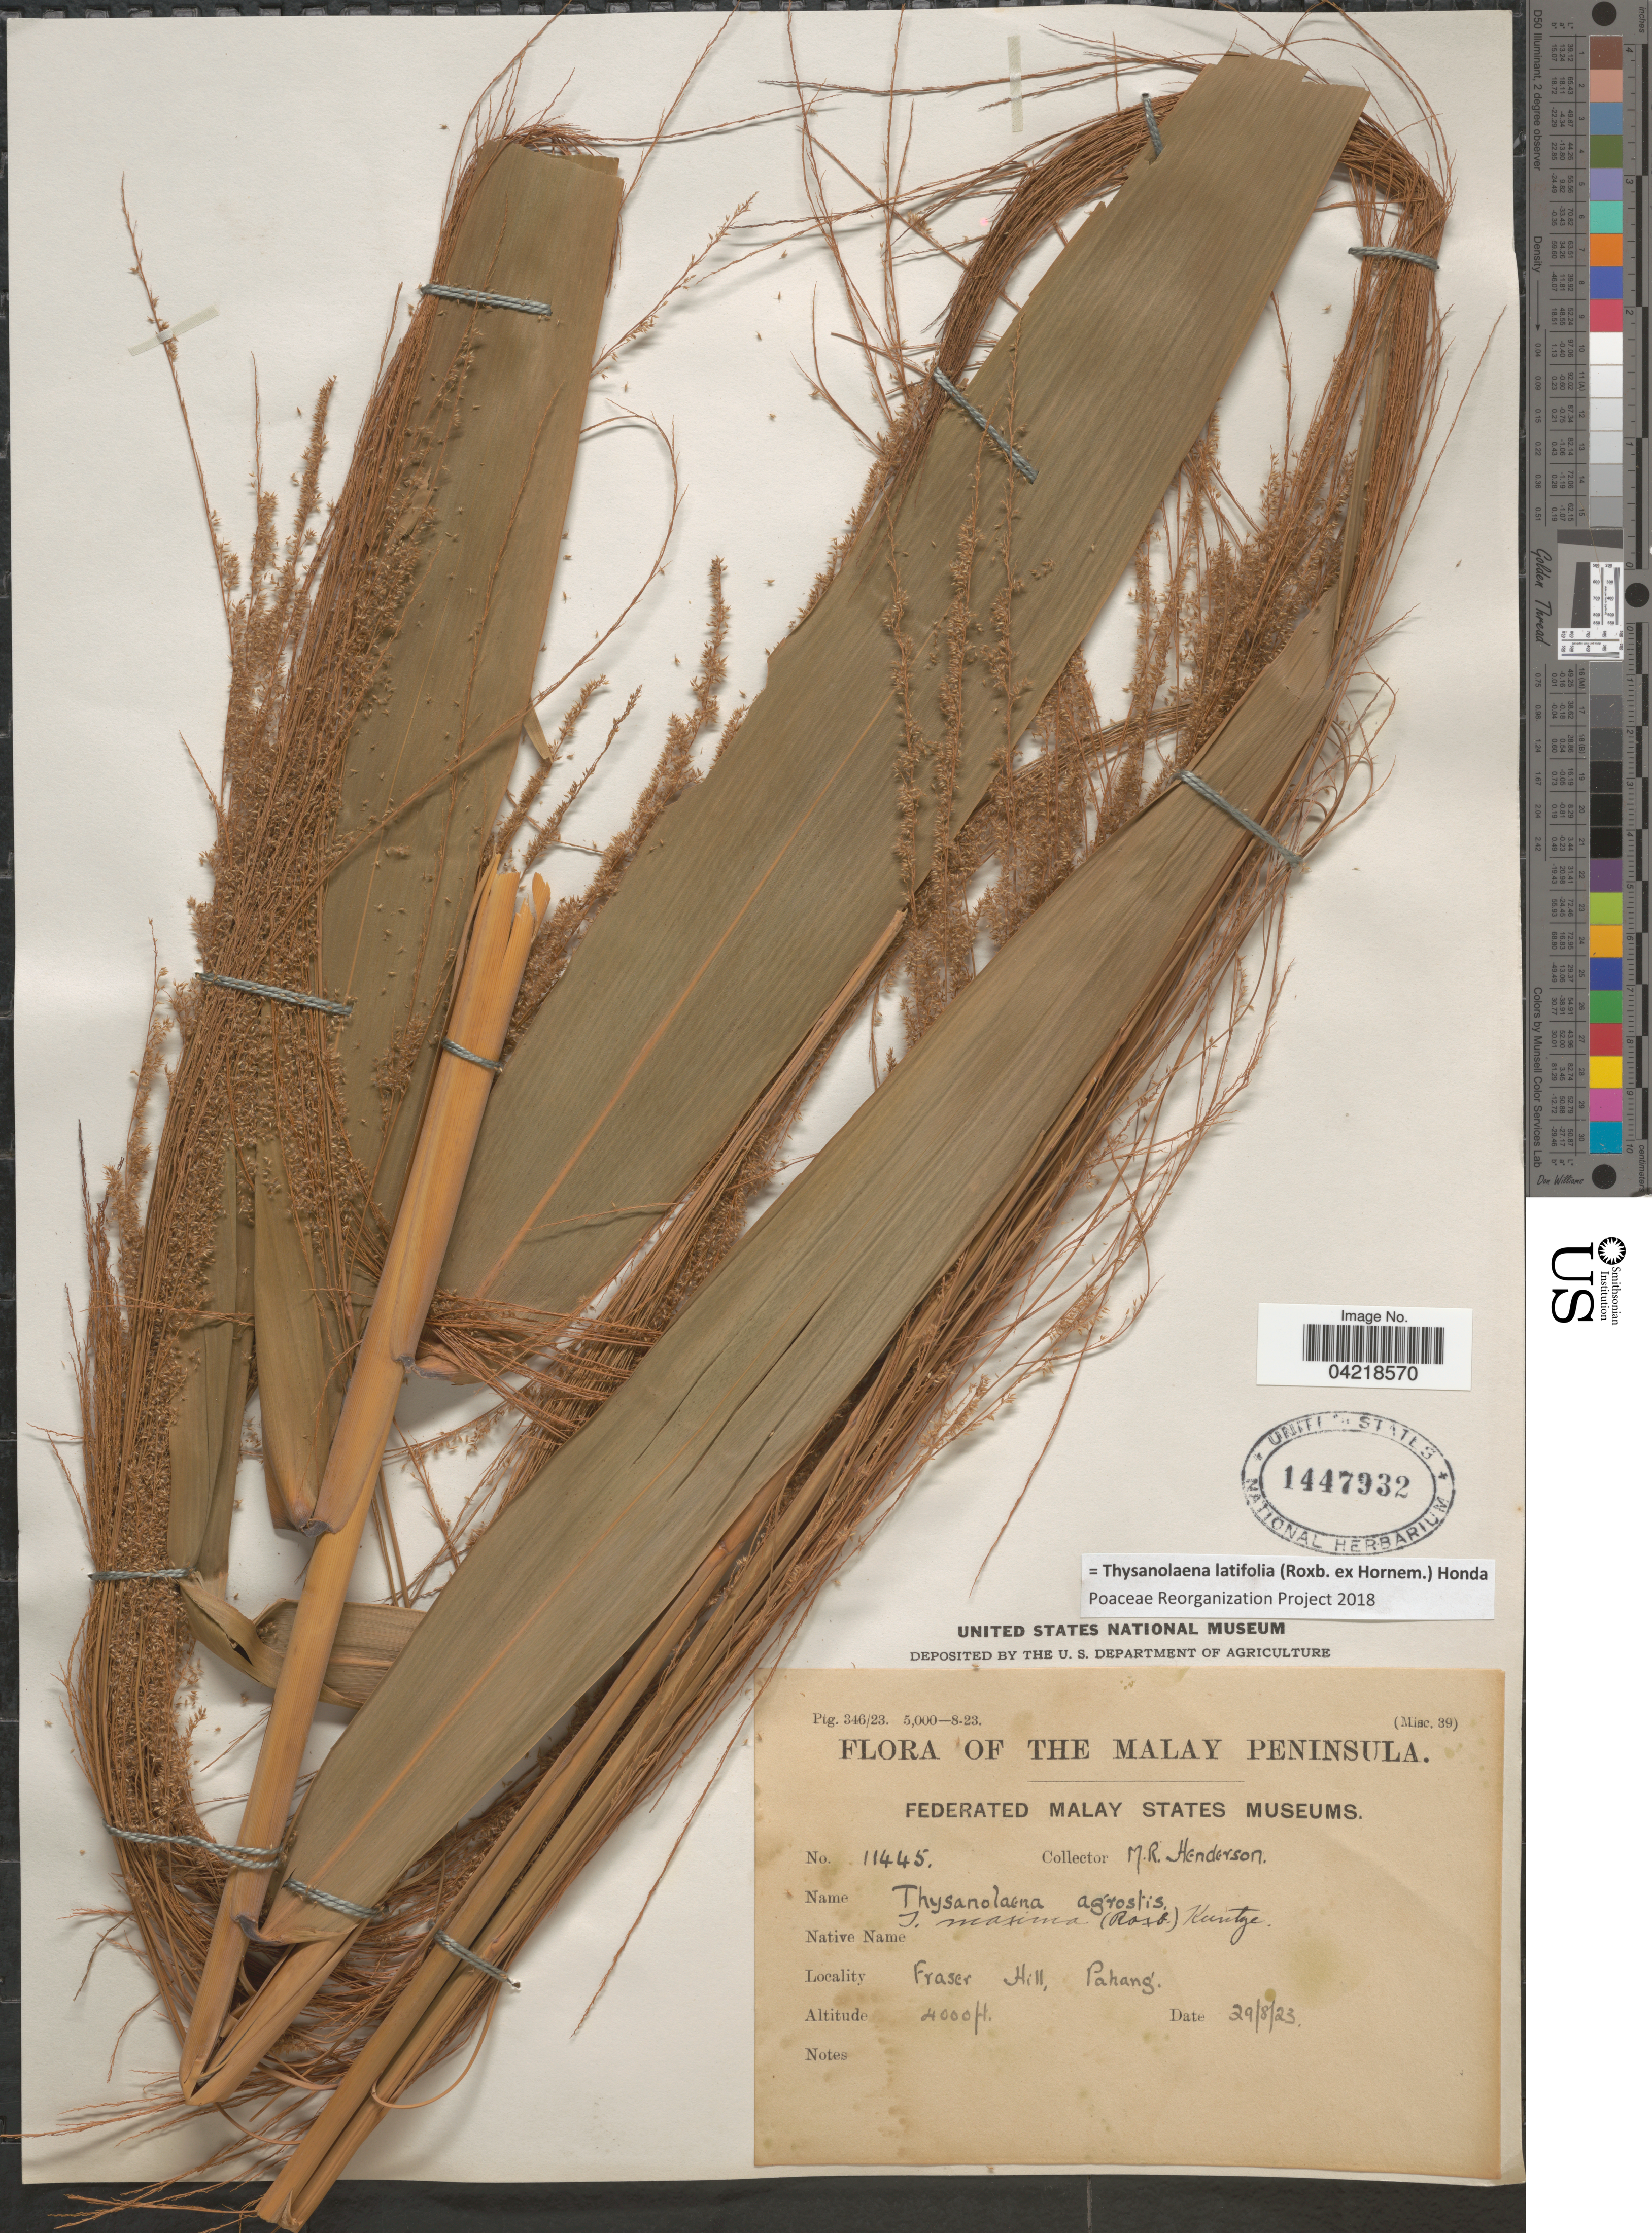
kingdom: Plantae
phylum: Tracheophyta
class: Liliopsida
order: Poales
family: Poaceae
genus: Thysanolaena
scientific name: Thysanolaena latifolia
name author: (Roxb. ex Hornem.) Honda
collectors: M. Henderson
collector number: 11445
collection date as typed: Transcribed d/m/y: 29/8/23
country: Malaysia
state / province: Pahang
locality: The Malay Peninsula. Fraser Hill.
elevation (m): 1219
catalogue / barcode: US 1447932